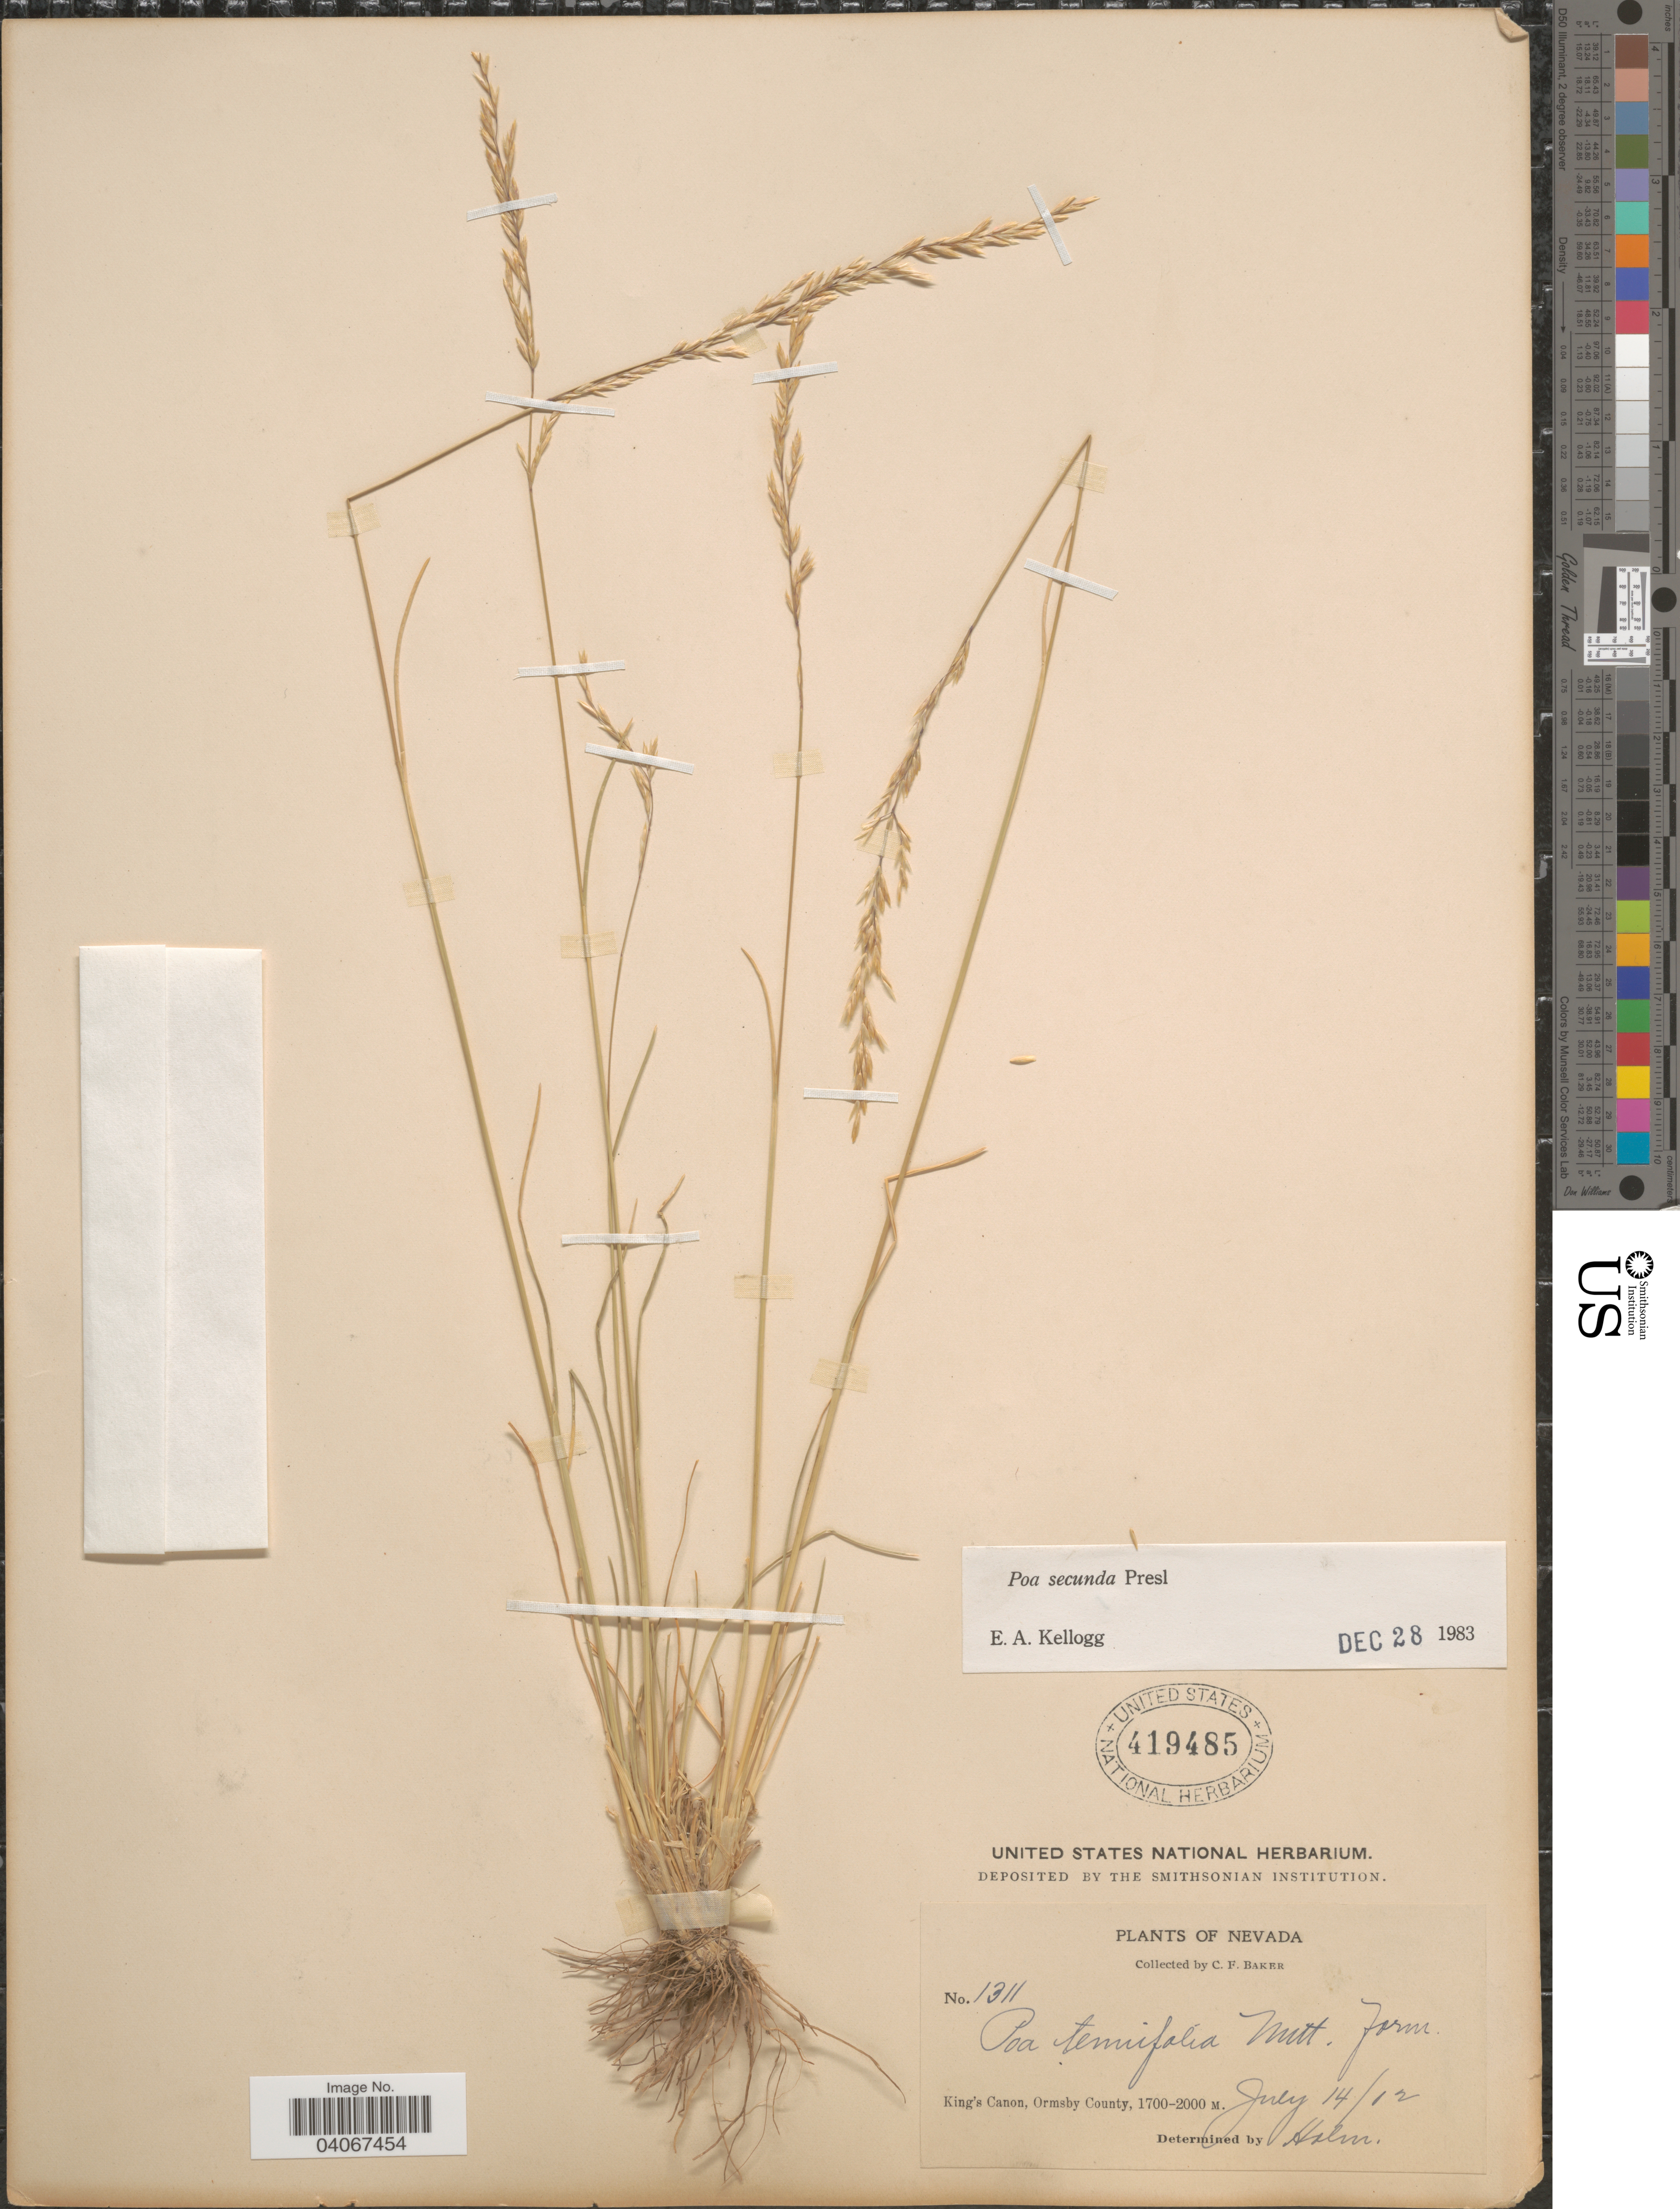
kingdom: Plantae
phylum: Tracheophyta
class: Liliopsida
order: Poales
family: Poaceae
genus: Poa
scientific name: Poa secunda subsp. secunda var. secunda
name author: J. Presl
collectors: C. F. Baker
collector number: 1311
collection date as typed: Transcribed d/m/y: 14/7/12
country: United States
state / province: Nevada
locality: King's Canon, Ormsby County.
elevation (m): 1700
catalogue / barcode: US 419485